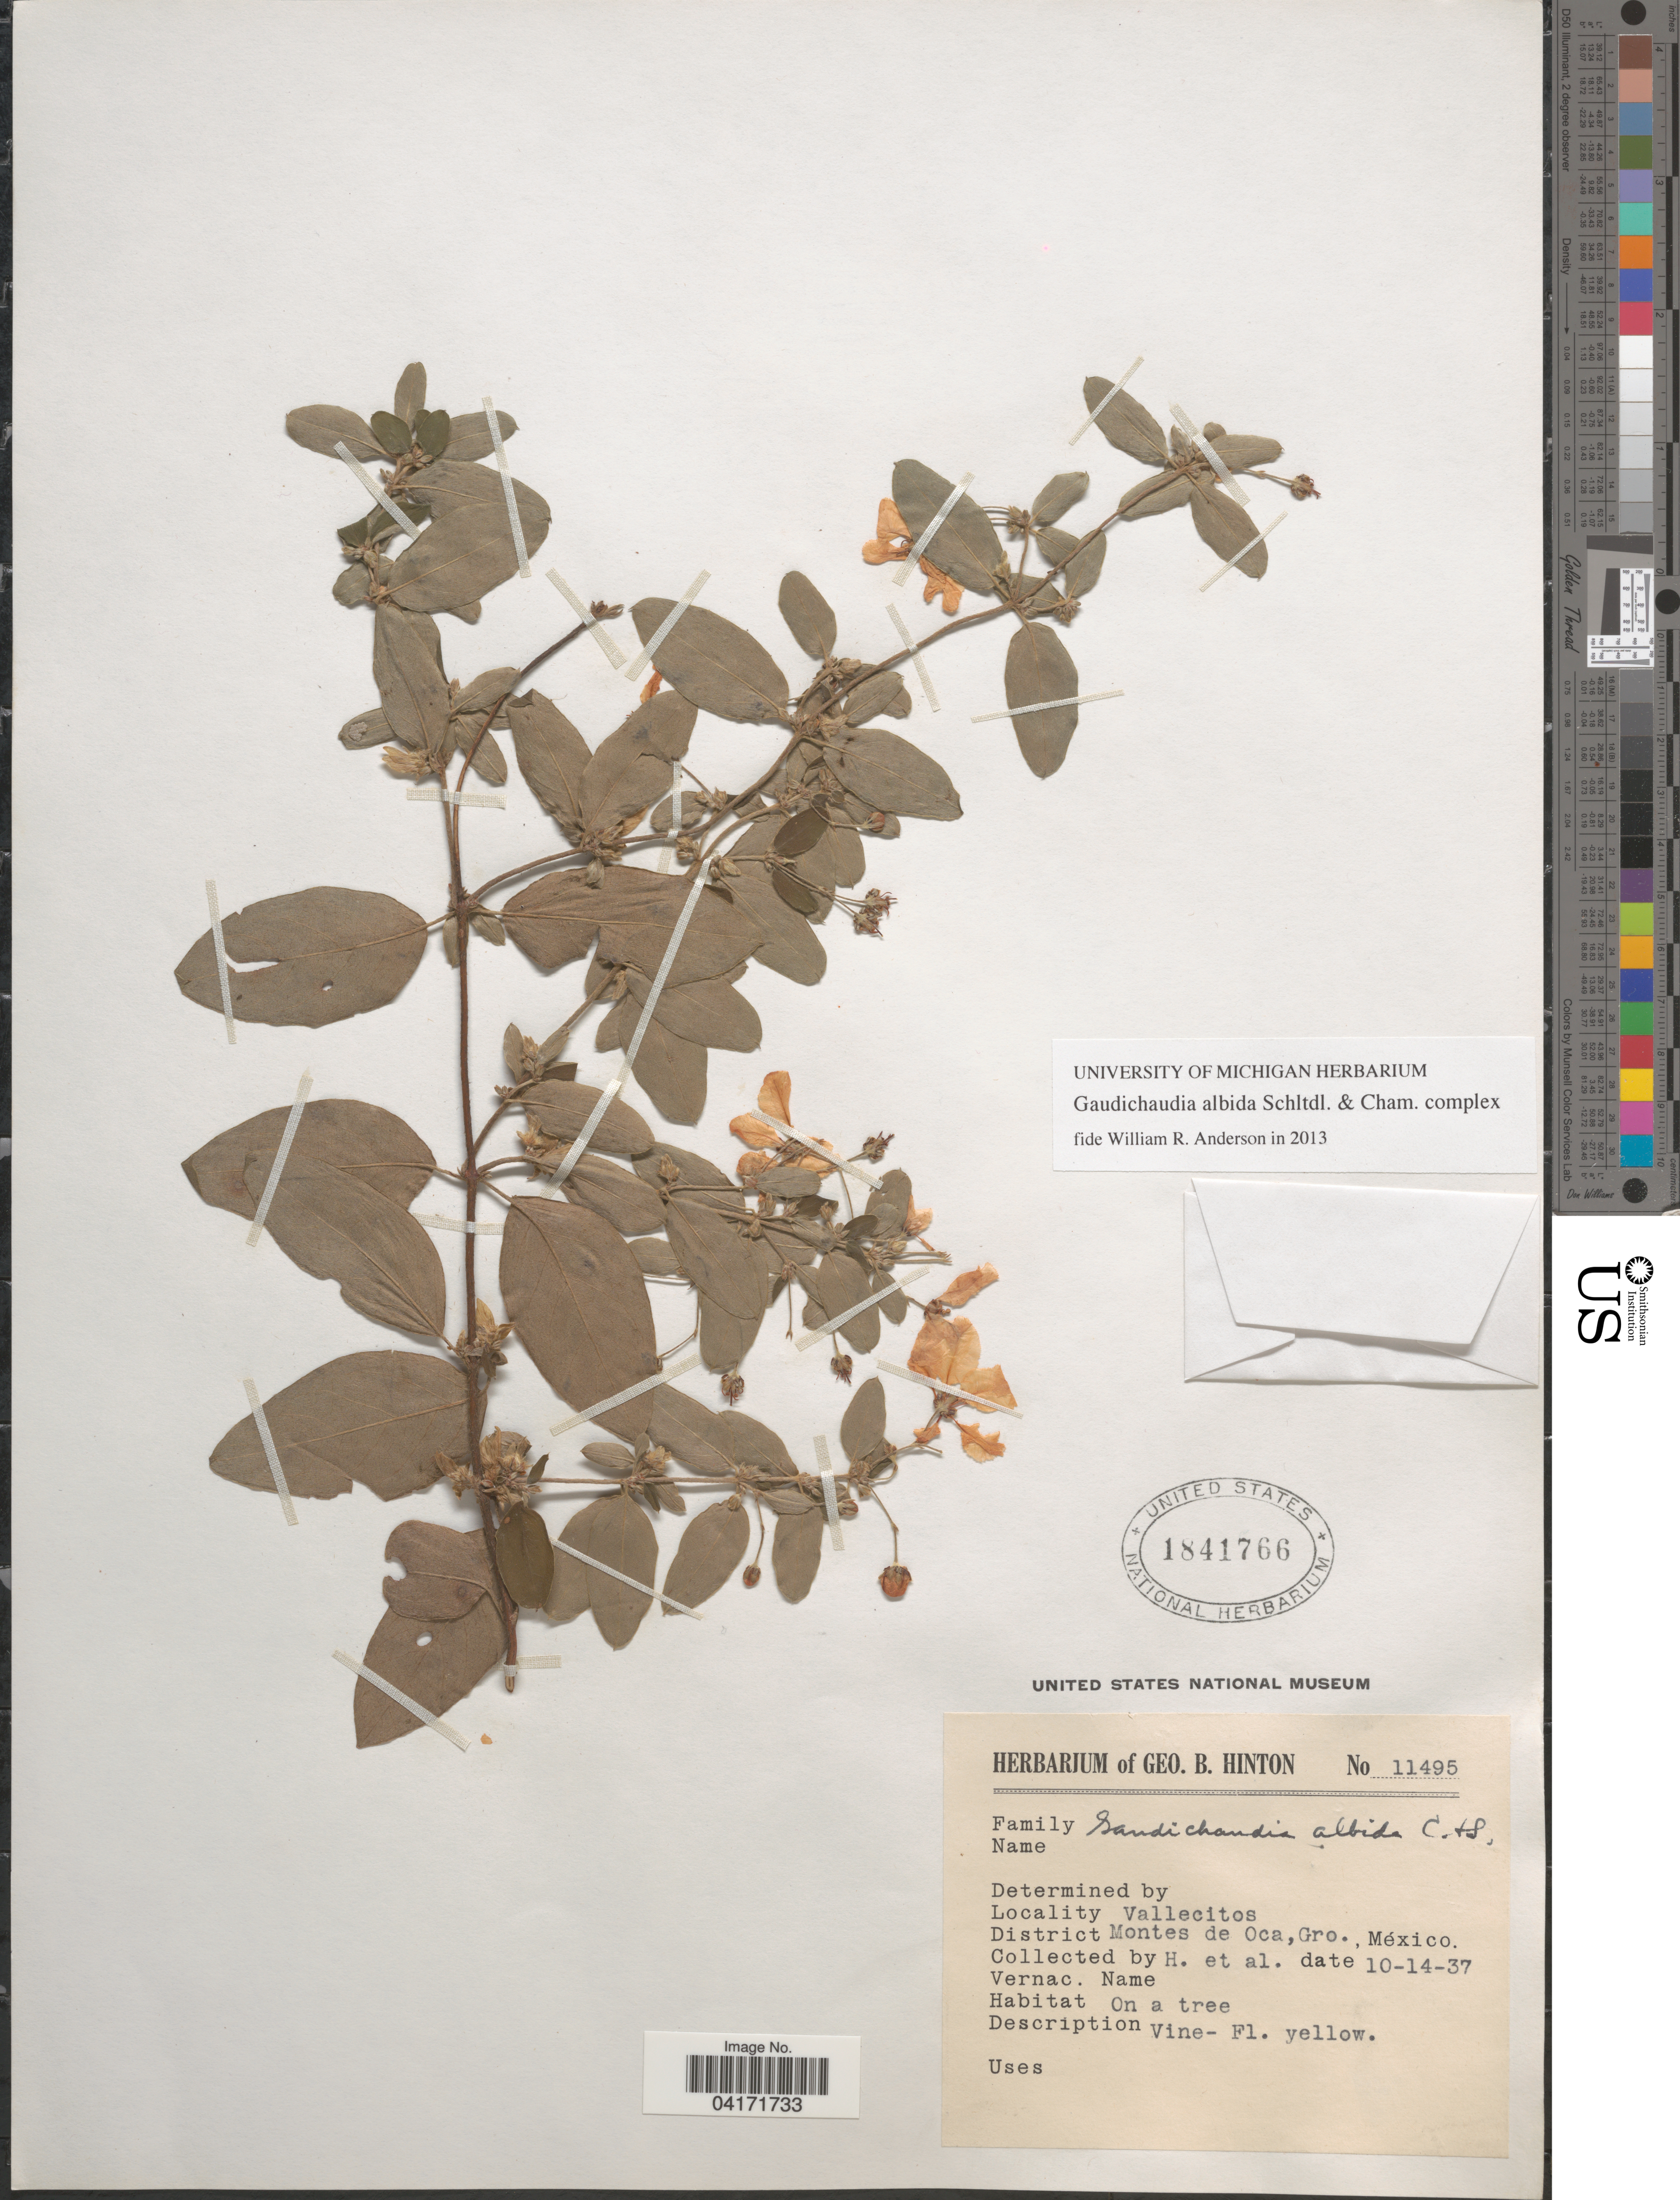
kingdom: Plantae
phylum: Tracheophyta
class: Magnoliopsida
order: Malpighiales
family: Malpighiaceae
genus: Gaudichaudia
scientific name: Gaudichaudia albida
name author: Schltdl. & Cham.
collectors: G. B. Hinton & et al.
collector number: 11495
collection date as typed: Transcribed d/m/y: 14/10/37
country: Mexico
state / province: Guerrero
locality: Vallecitos. District Montes de Oca.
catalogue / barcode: US 1841766